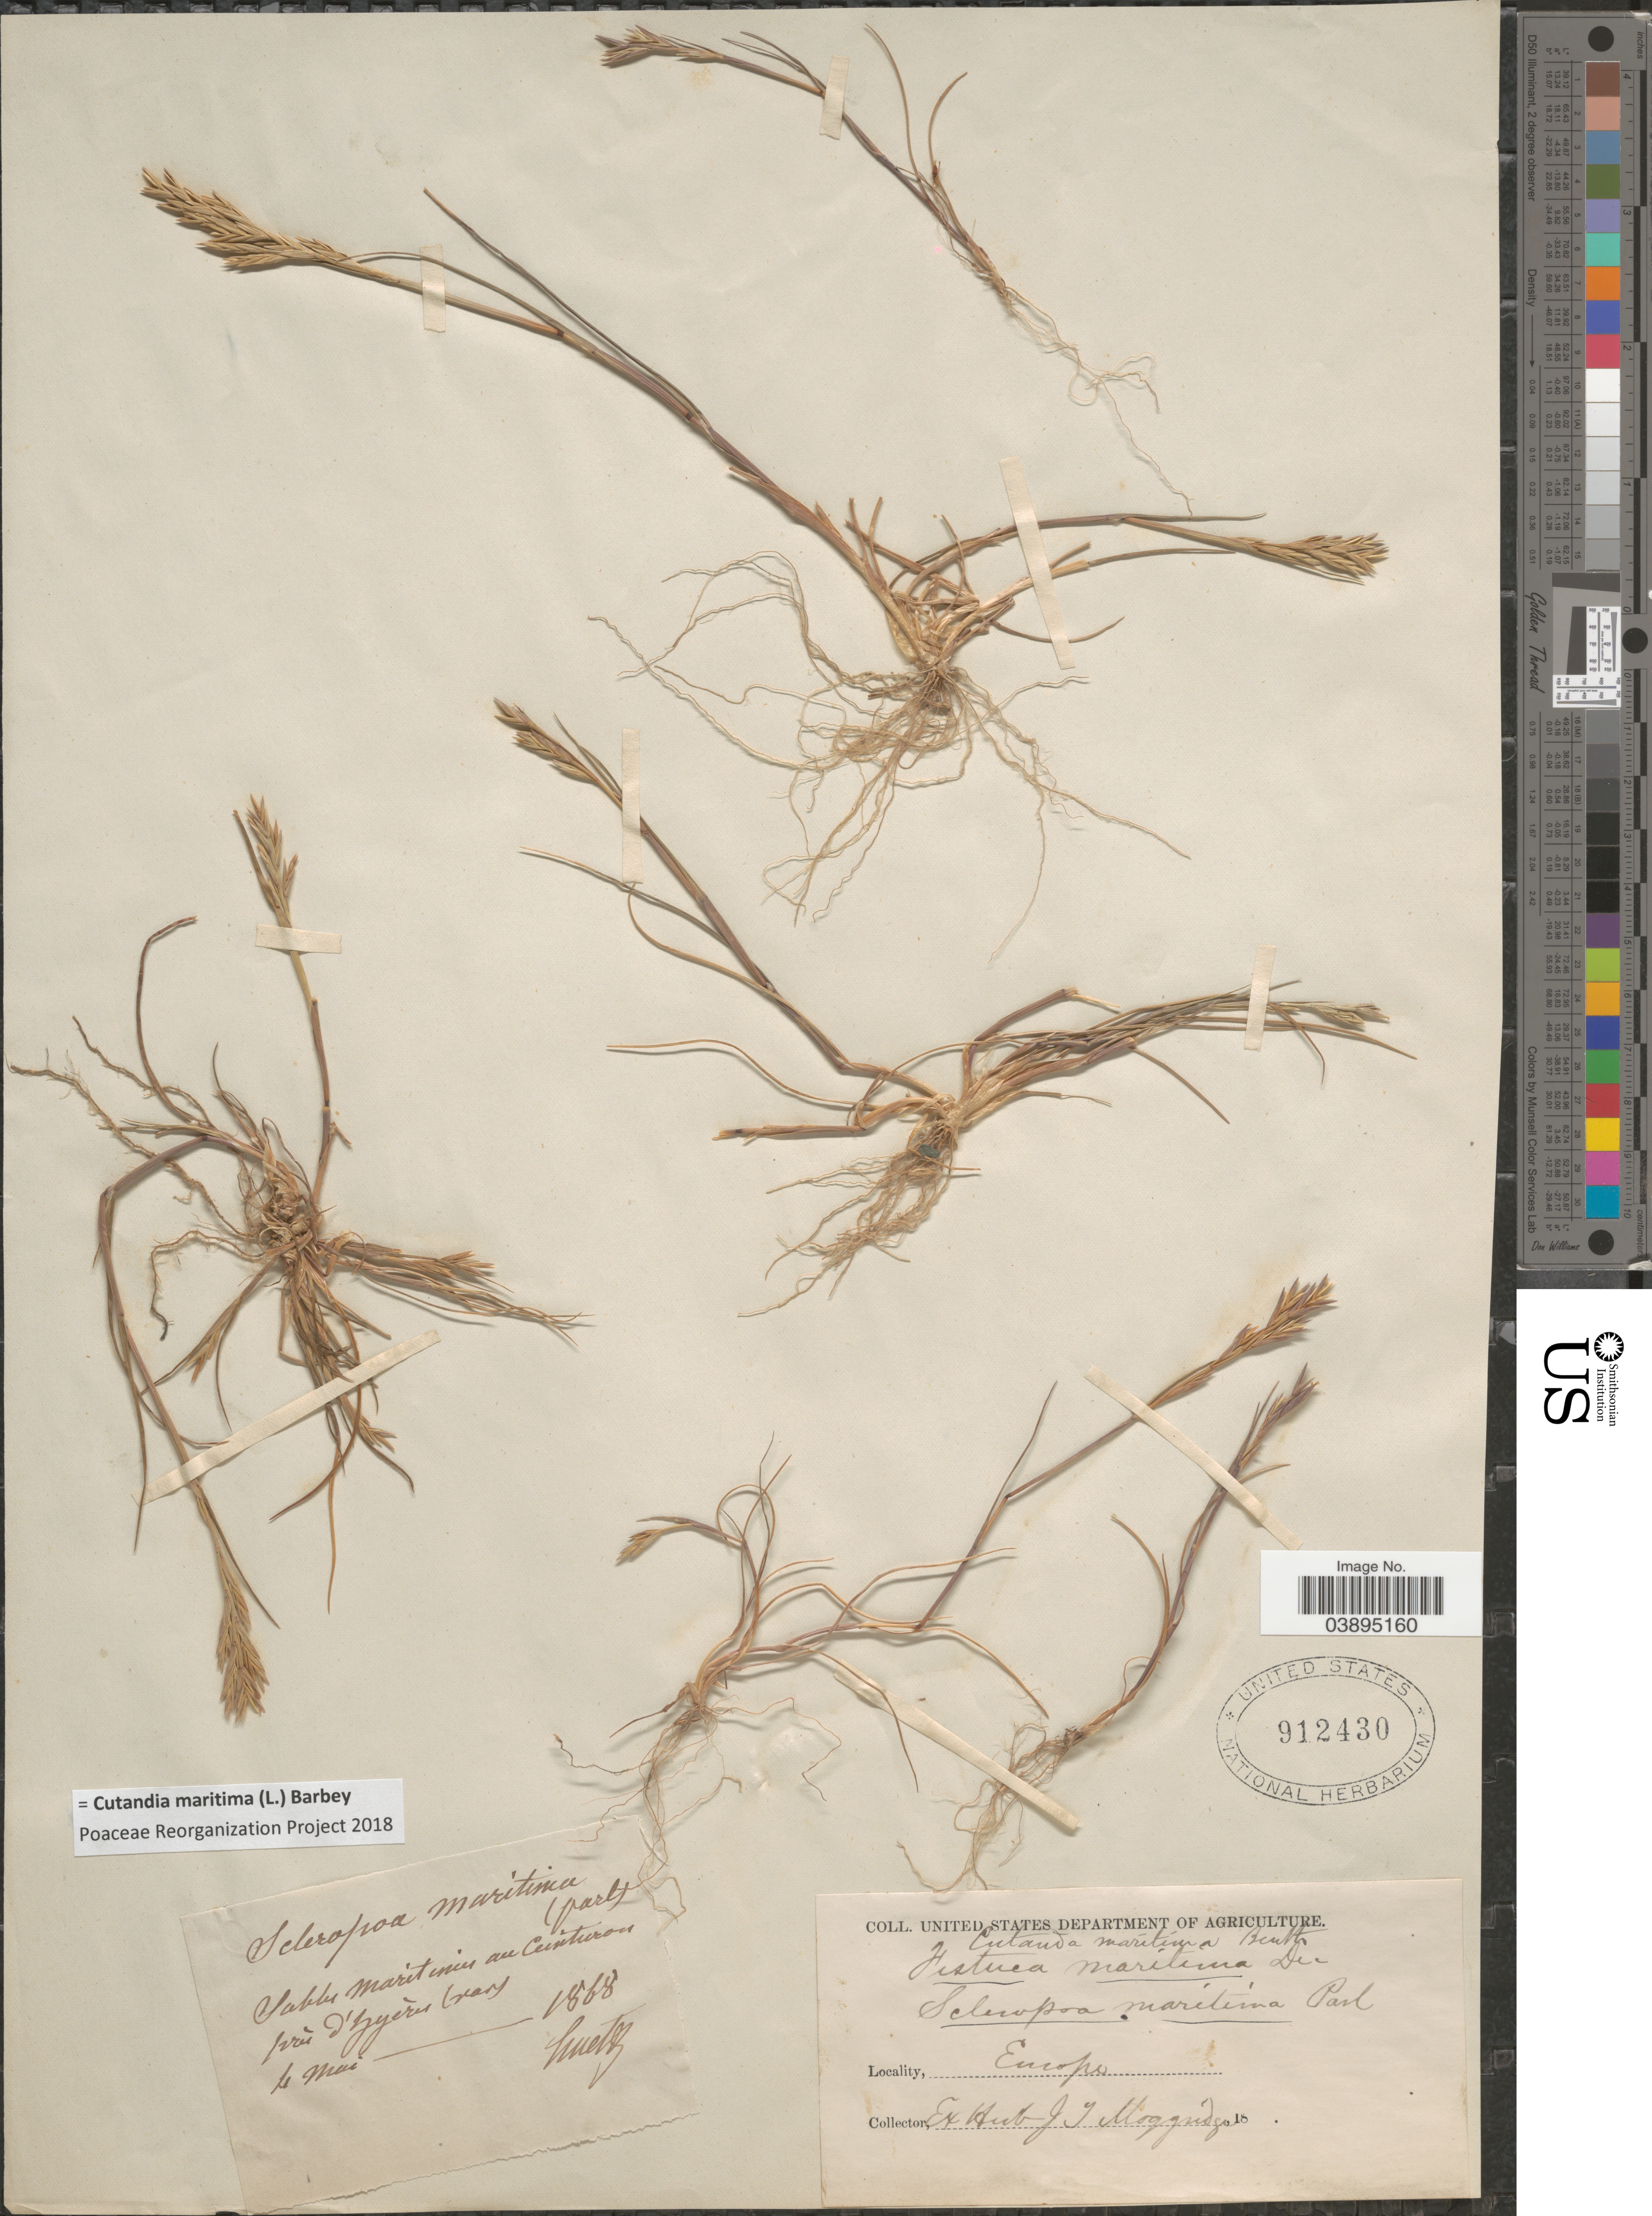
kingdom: Plantae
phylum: Tracheophyta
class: Liliopsida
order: Poales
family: Poaceae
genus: Cutandia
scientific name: Cutandia maritima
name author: (L.) Barbey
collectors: Huetz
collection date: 1868-05-04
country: France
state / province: Provence-Alpes-Côte d'Azur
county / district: Var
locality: Sables maritimis au Ceinturon près d'Hyères (var). Europe.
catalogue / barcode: US 912430